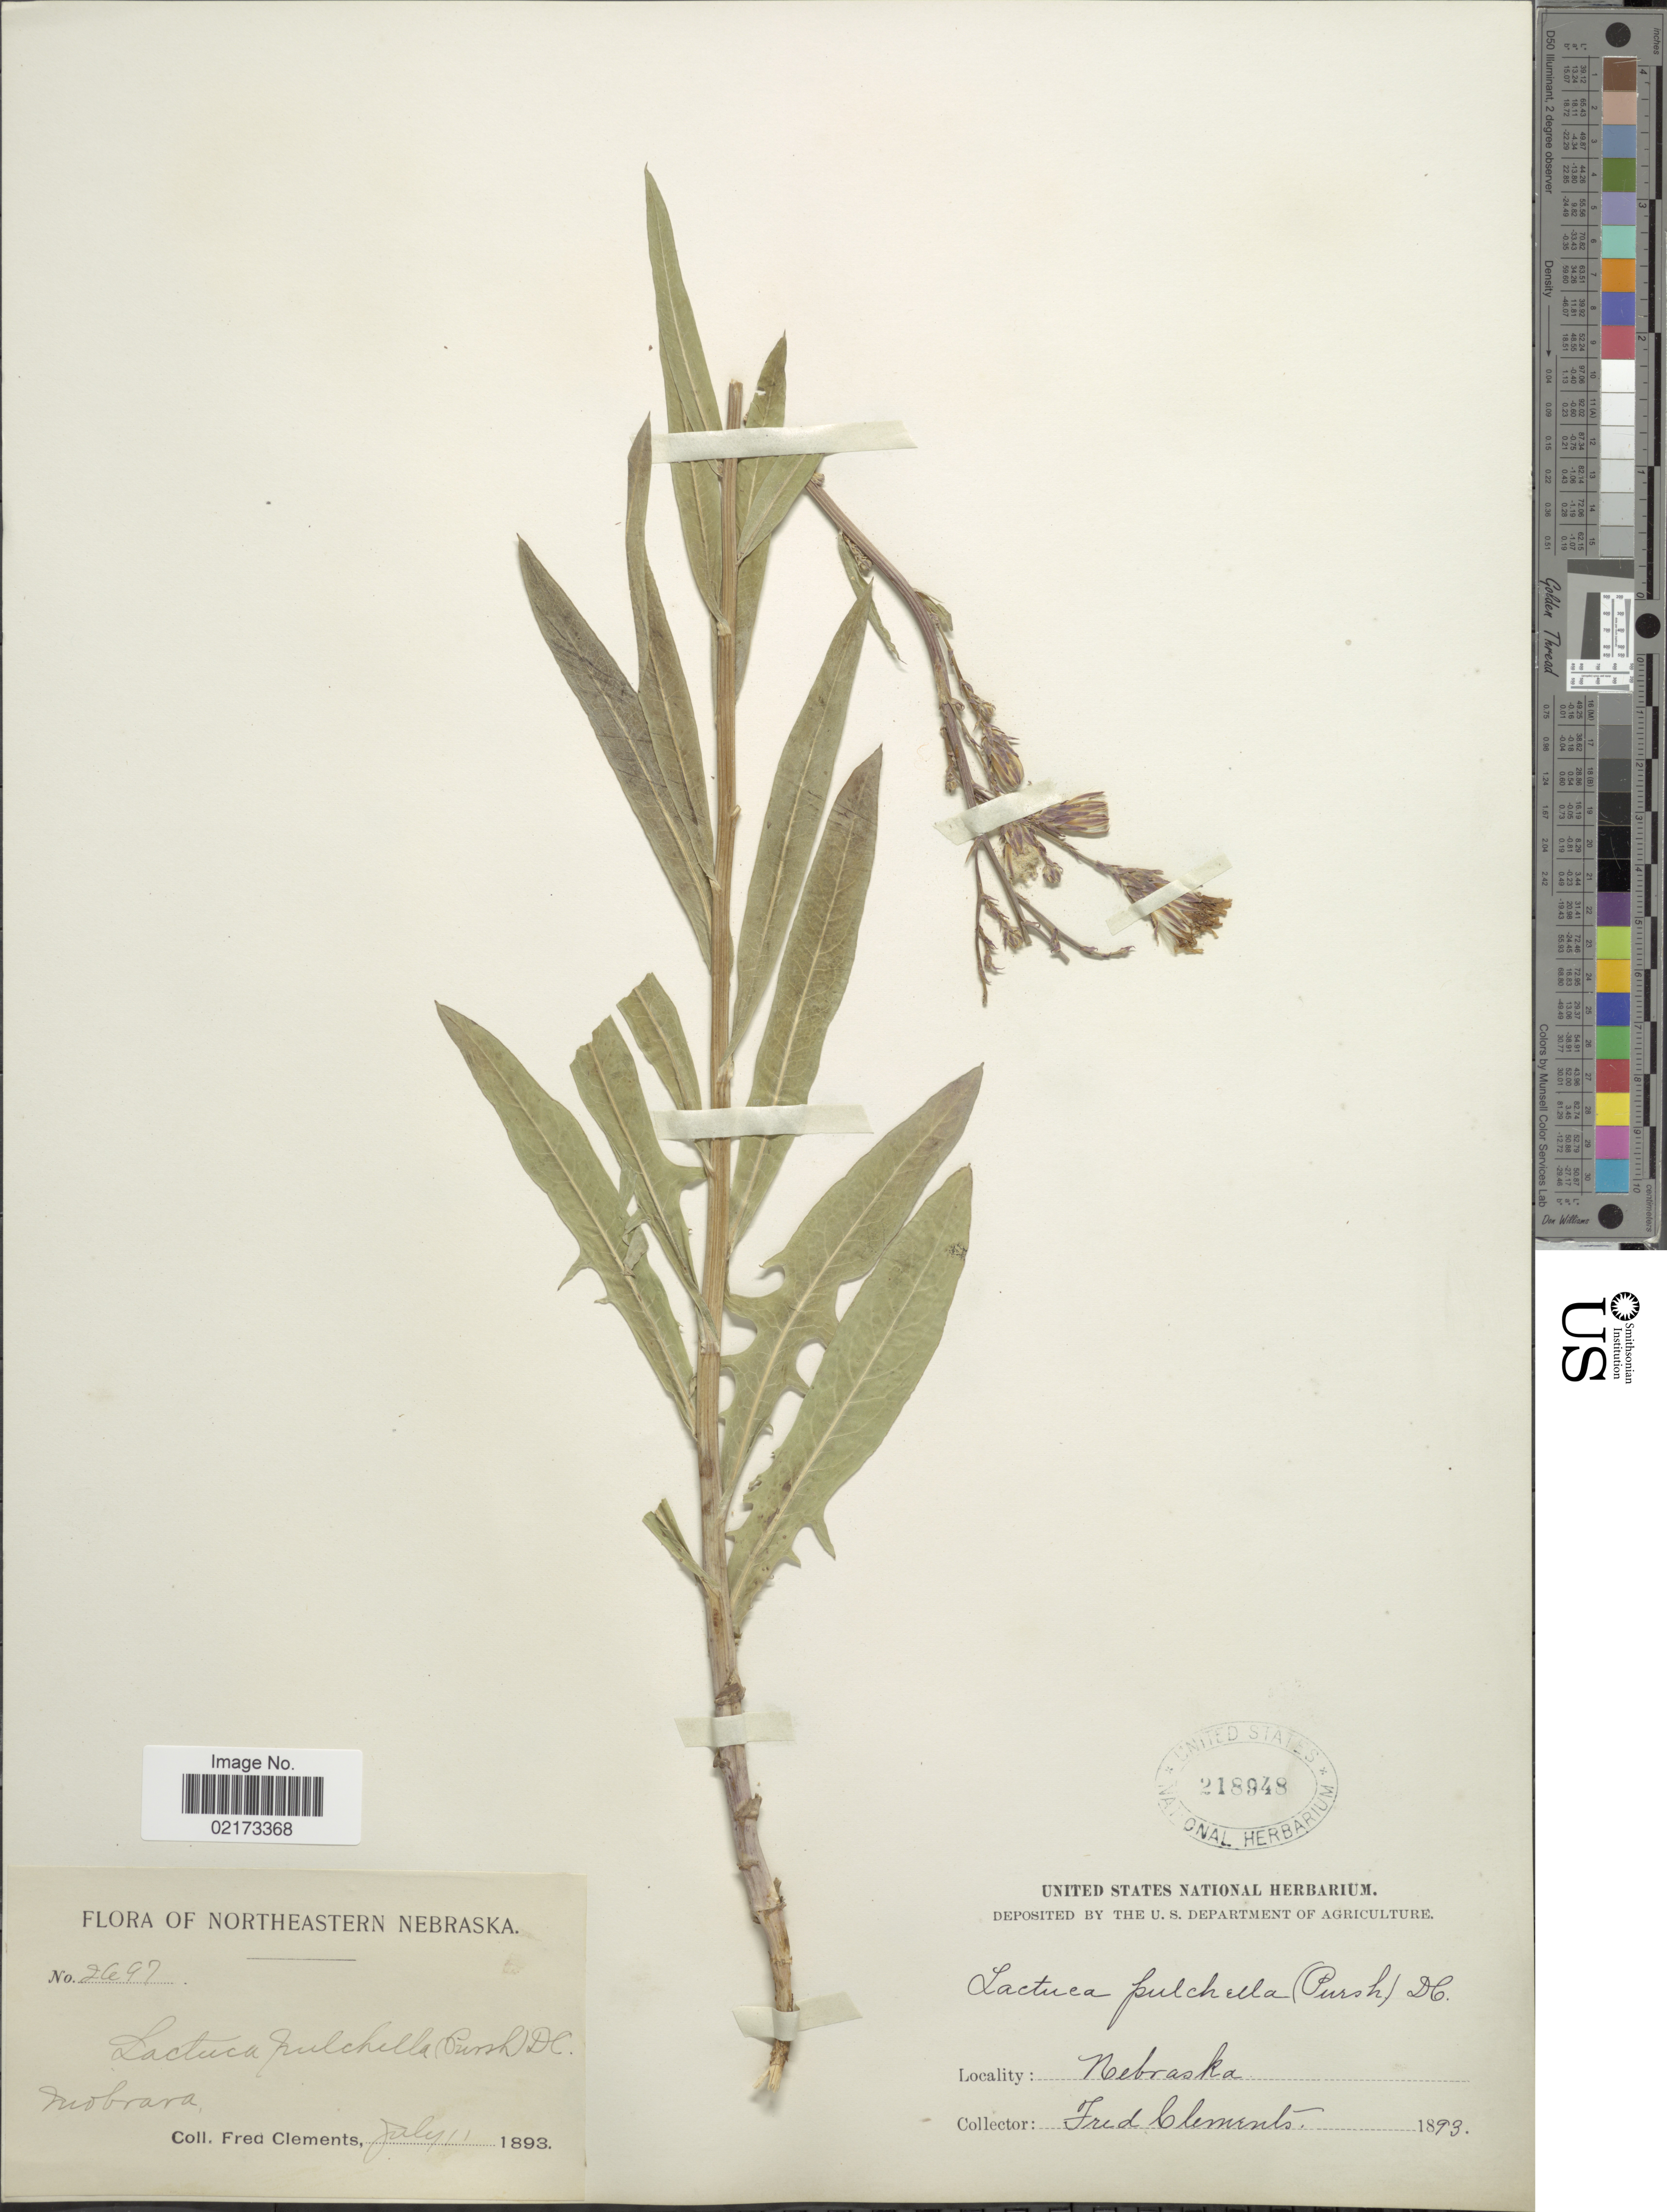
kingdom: Plantae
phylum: Tracheophyta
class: Magnoliopsida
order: Asterales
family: Asteraceae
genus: Lactuca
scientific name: Lactuca tatarica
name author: (L.) C.A. Mey.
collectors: F. Clements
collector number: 2697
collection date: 1893-07-11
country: United States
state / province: Nebraska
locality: Northeastern Nebraska, Mobrara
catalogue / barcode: US 218948